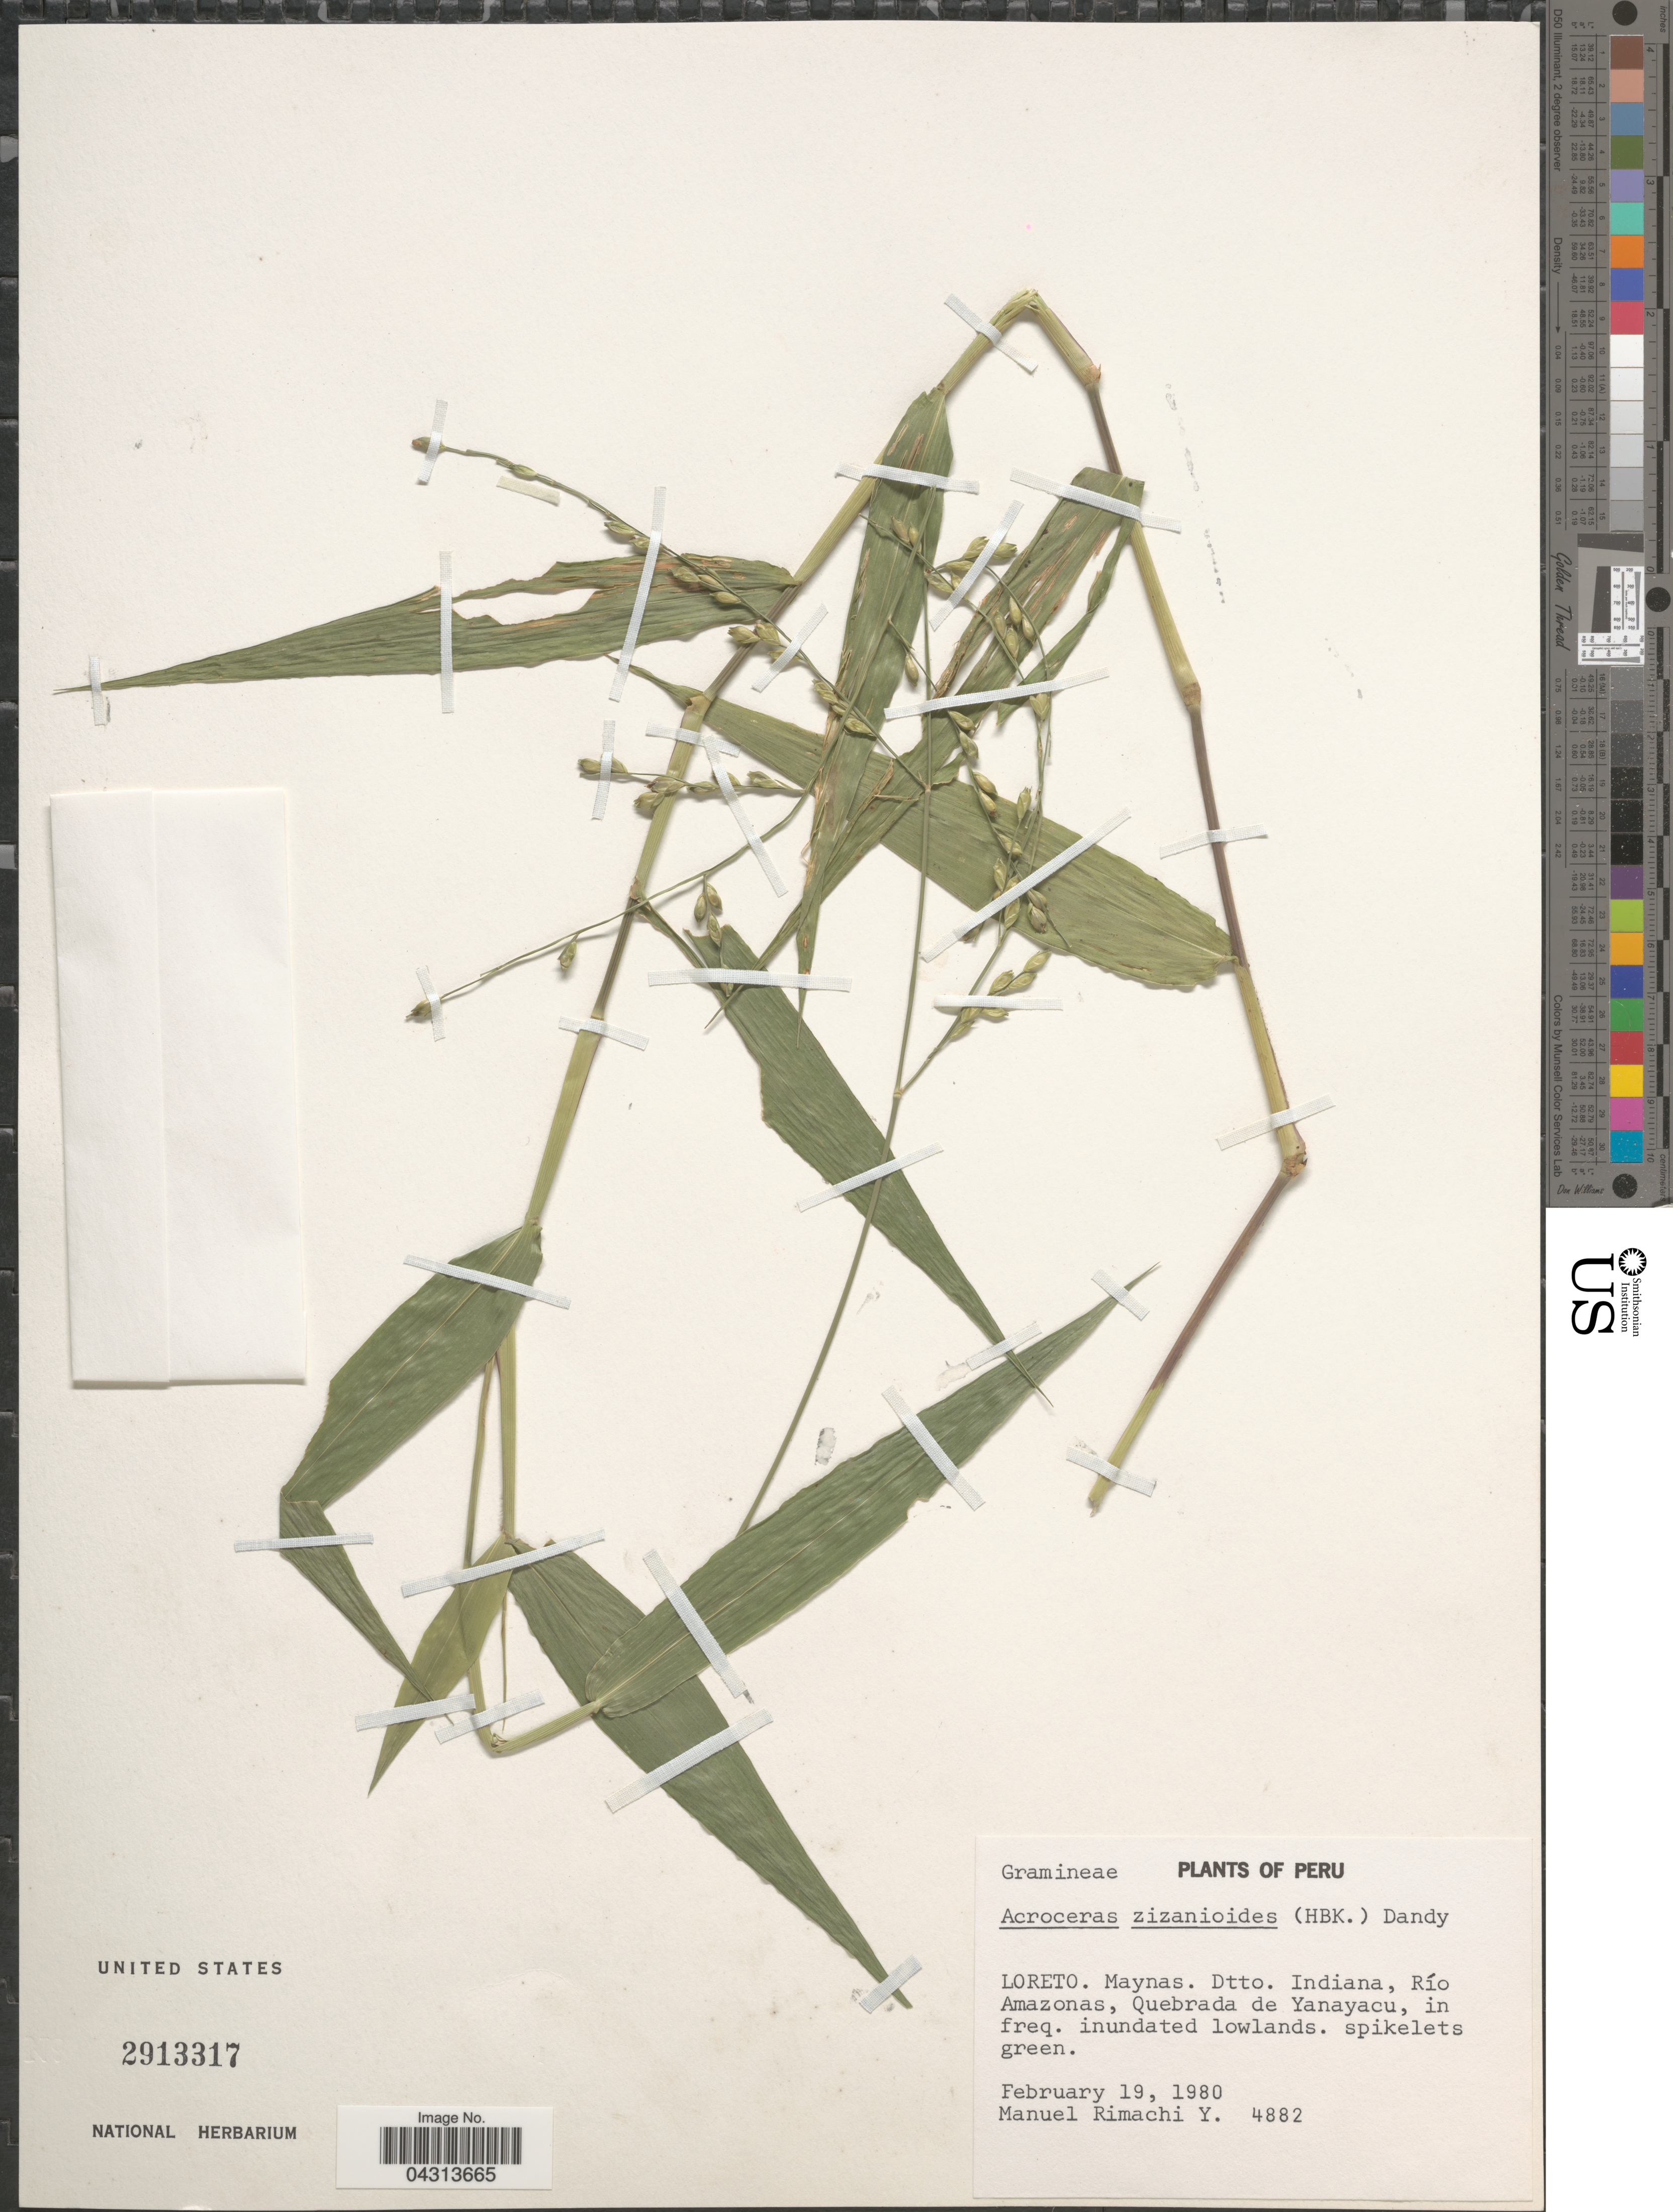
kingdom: Plantae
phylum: Tracheophyta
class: Liliopsida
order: Poales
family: Poaceae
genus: Acroceras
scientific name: Acroceras zizanioides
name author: (Kunth) Dandy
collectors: M. Rimachi Y.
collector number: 4882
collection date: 1980-02-19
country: Peru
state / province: Loreto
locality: Maynas. Dtto. Indiana, Río Amazonas, Quebrada de Yanayacu.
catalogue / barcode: US 2913317